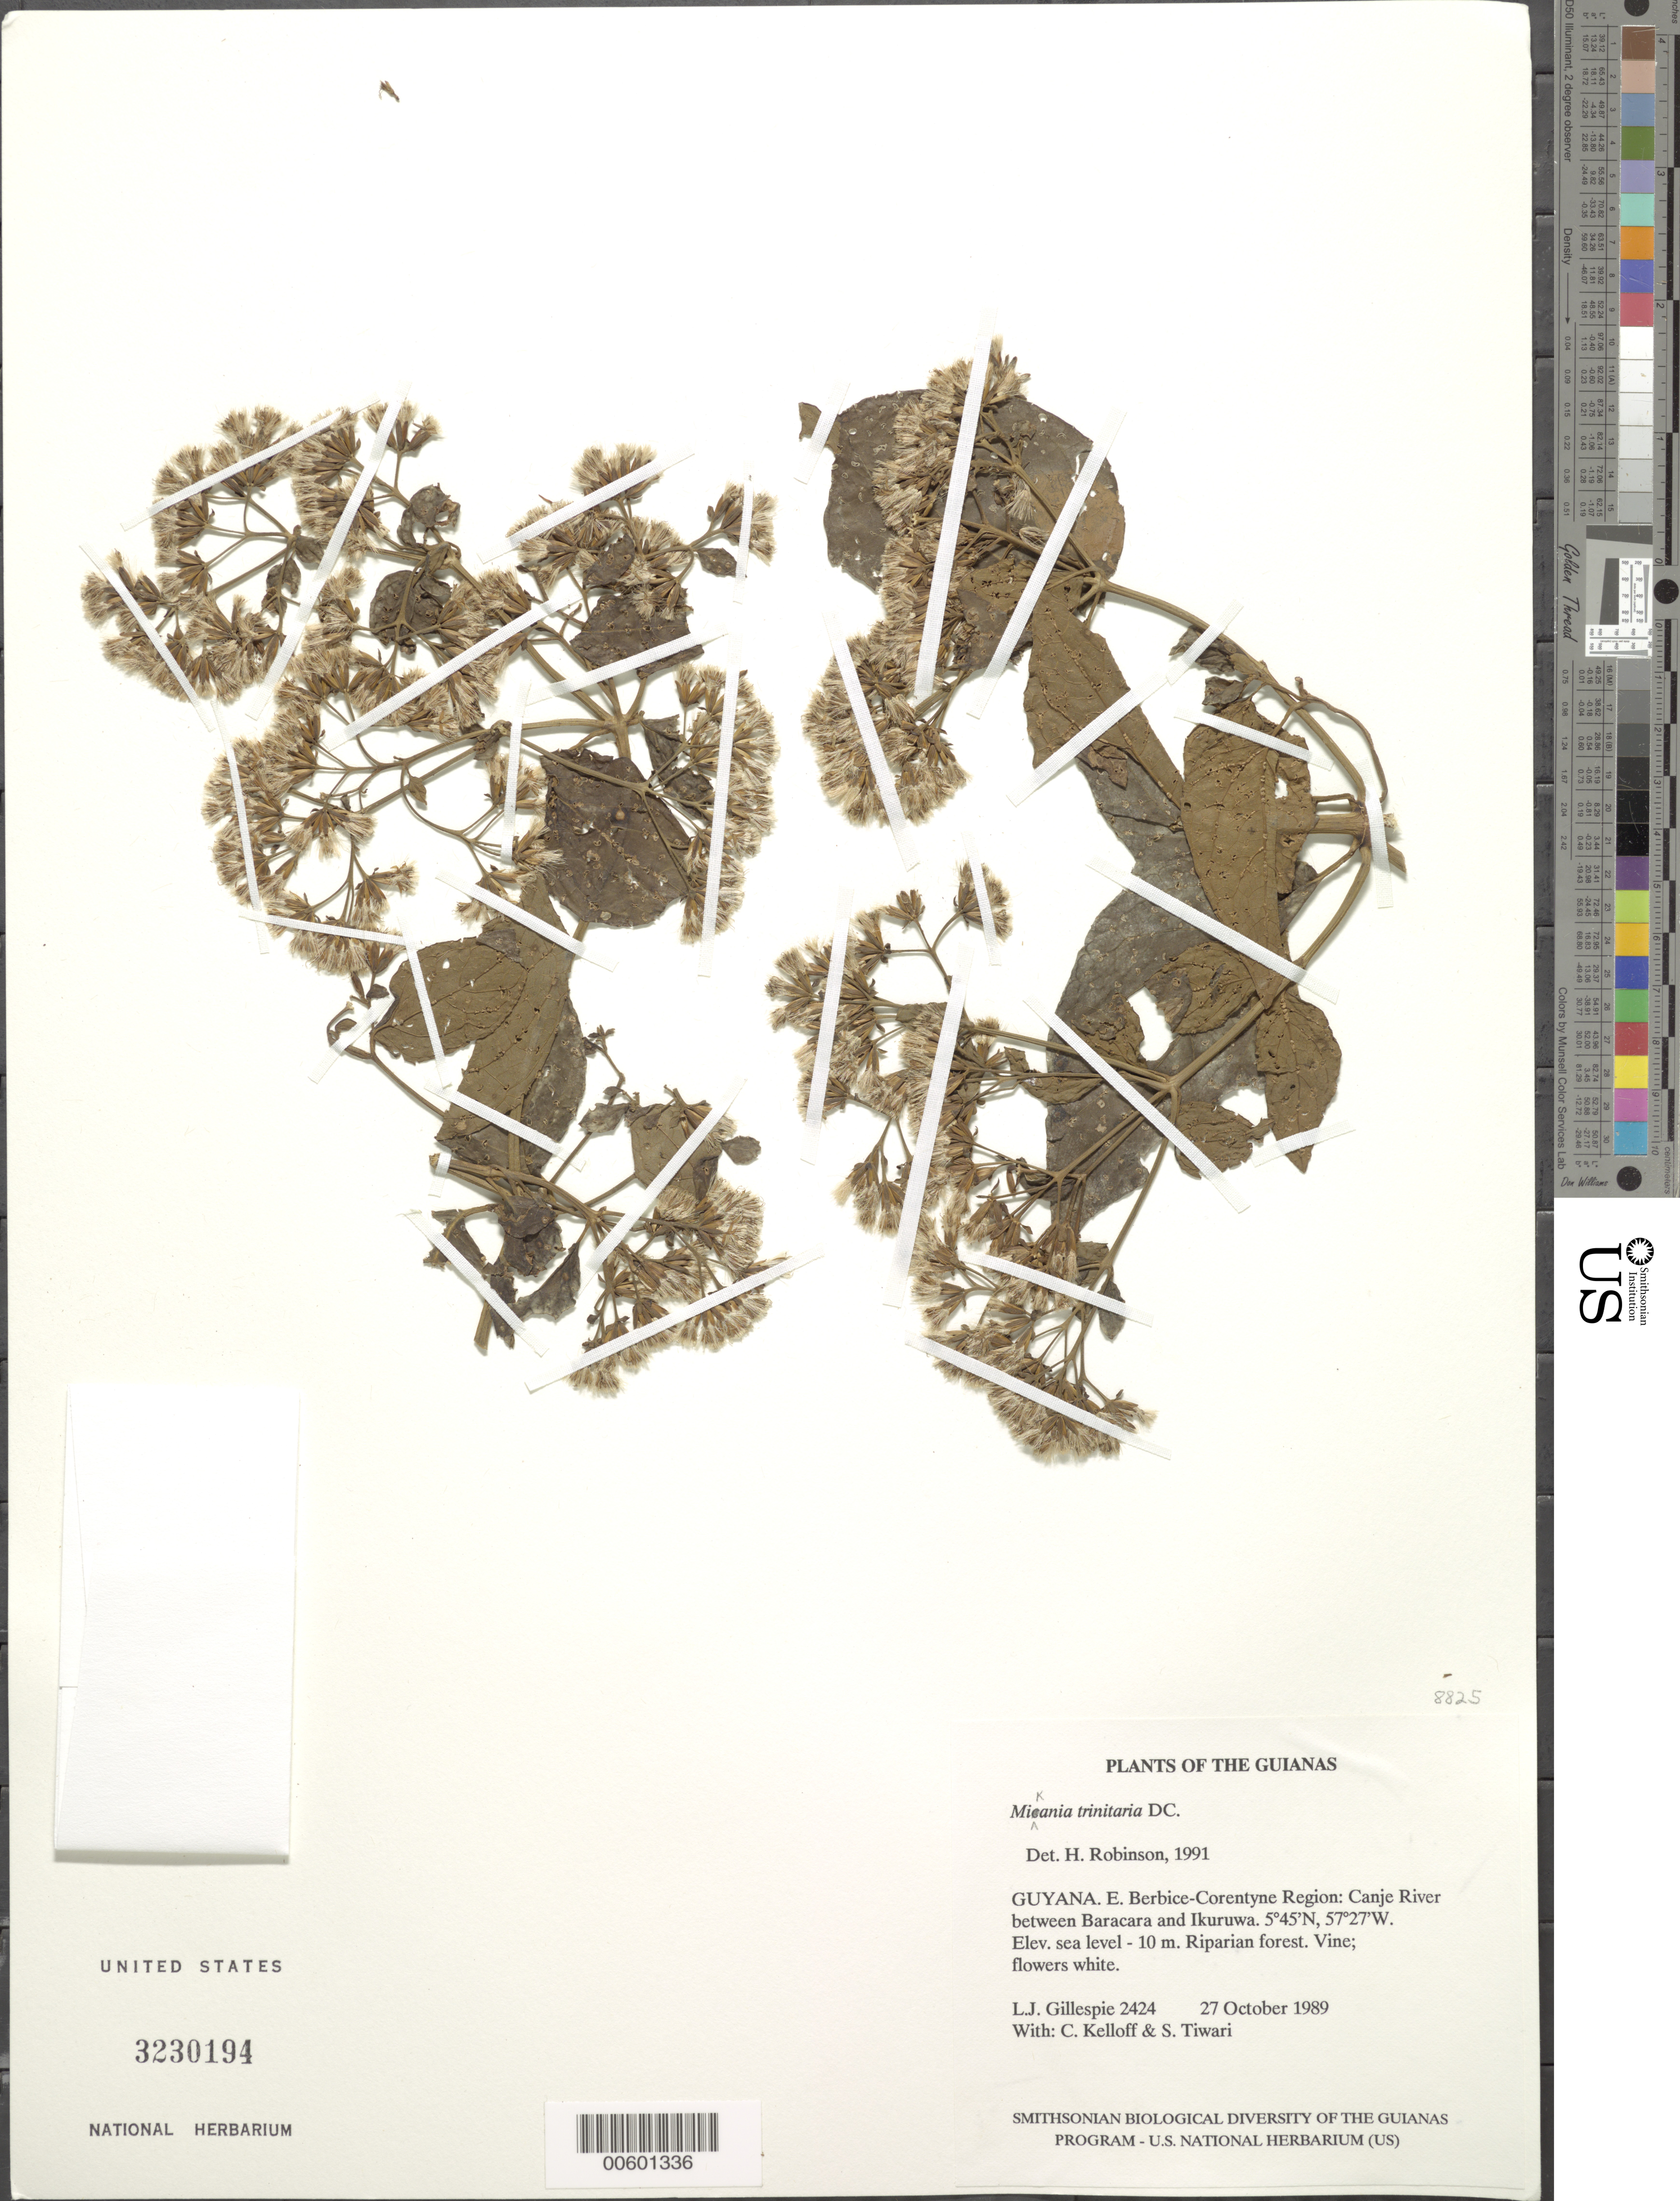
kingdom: Plantae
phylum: Tracheophyta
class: Magnoliopsida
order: Asterales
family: Asteraceae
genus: Mikania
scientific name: Mikania trinitaria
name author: DC.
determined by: Robinson, Harold E., (US)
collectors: L. J. Gillespie, C. L. Kelloff & S. Tiwari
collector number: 2424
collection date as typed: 27 October 1989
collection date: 1989-10-27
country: Guyana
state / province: E. Berbice-Corentyne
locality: Canje River between Baracara and Ikuruwa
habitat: Riparian forest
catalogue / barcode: US 3230194